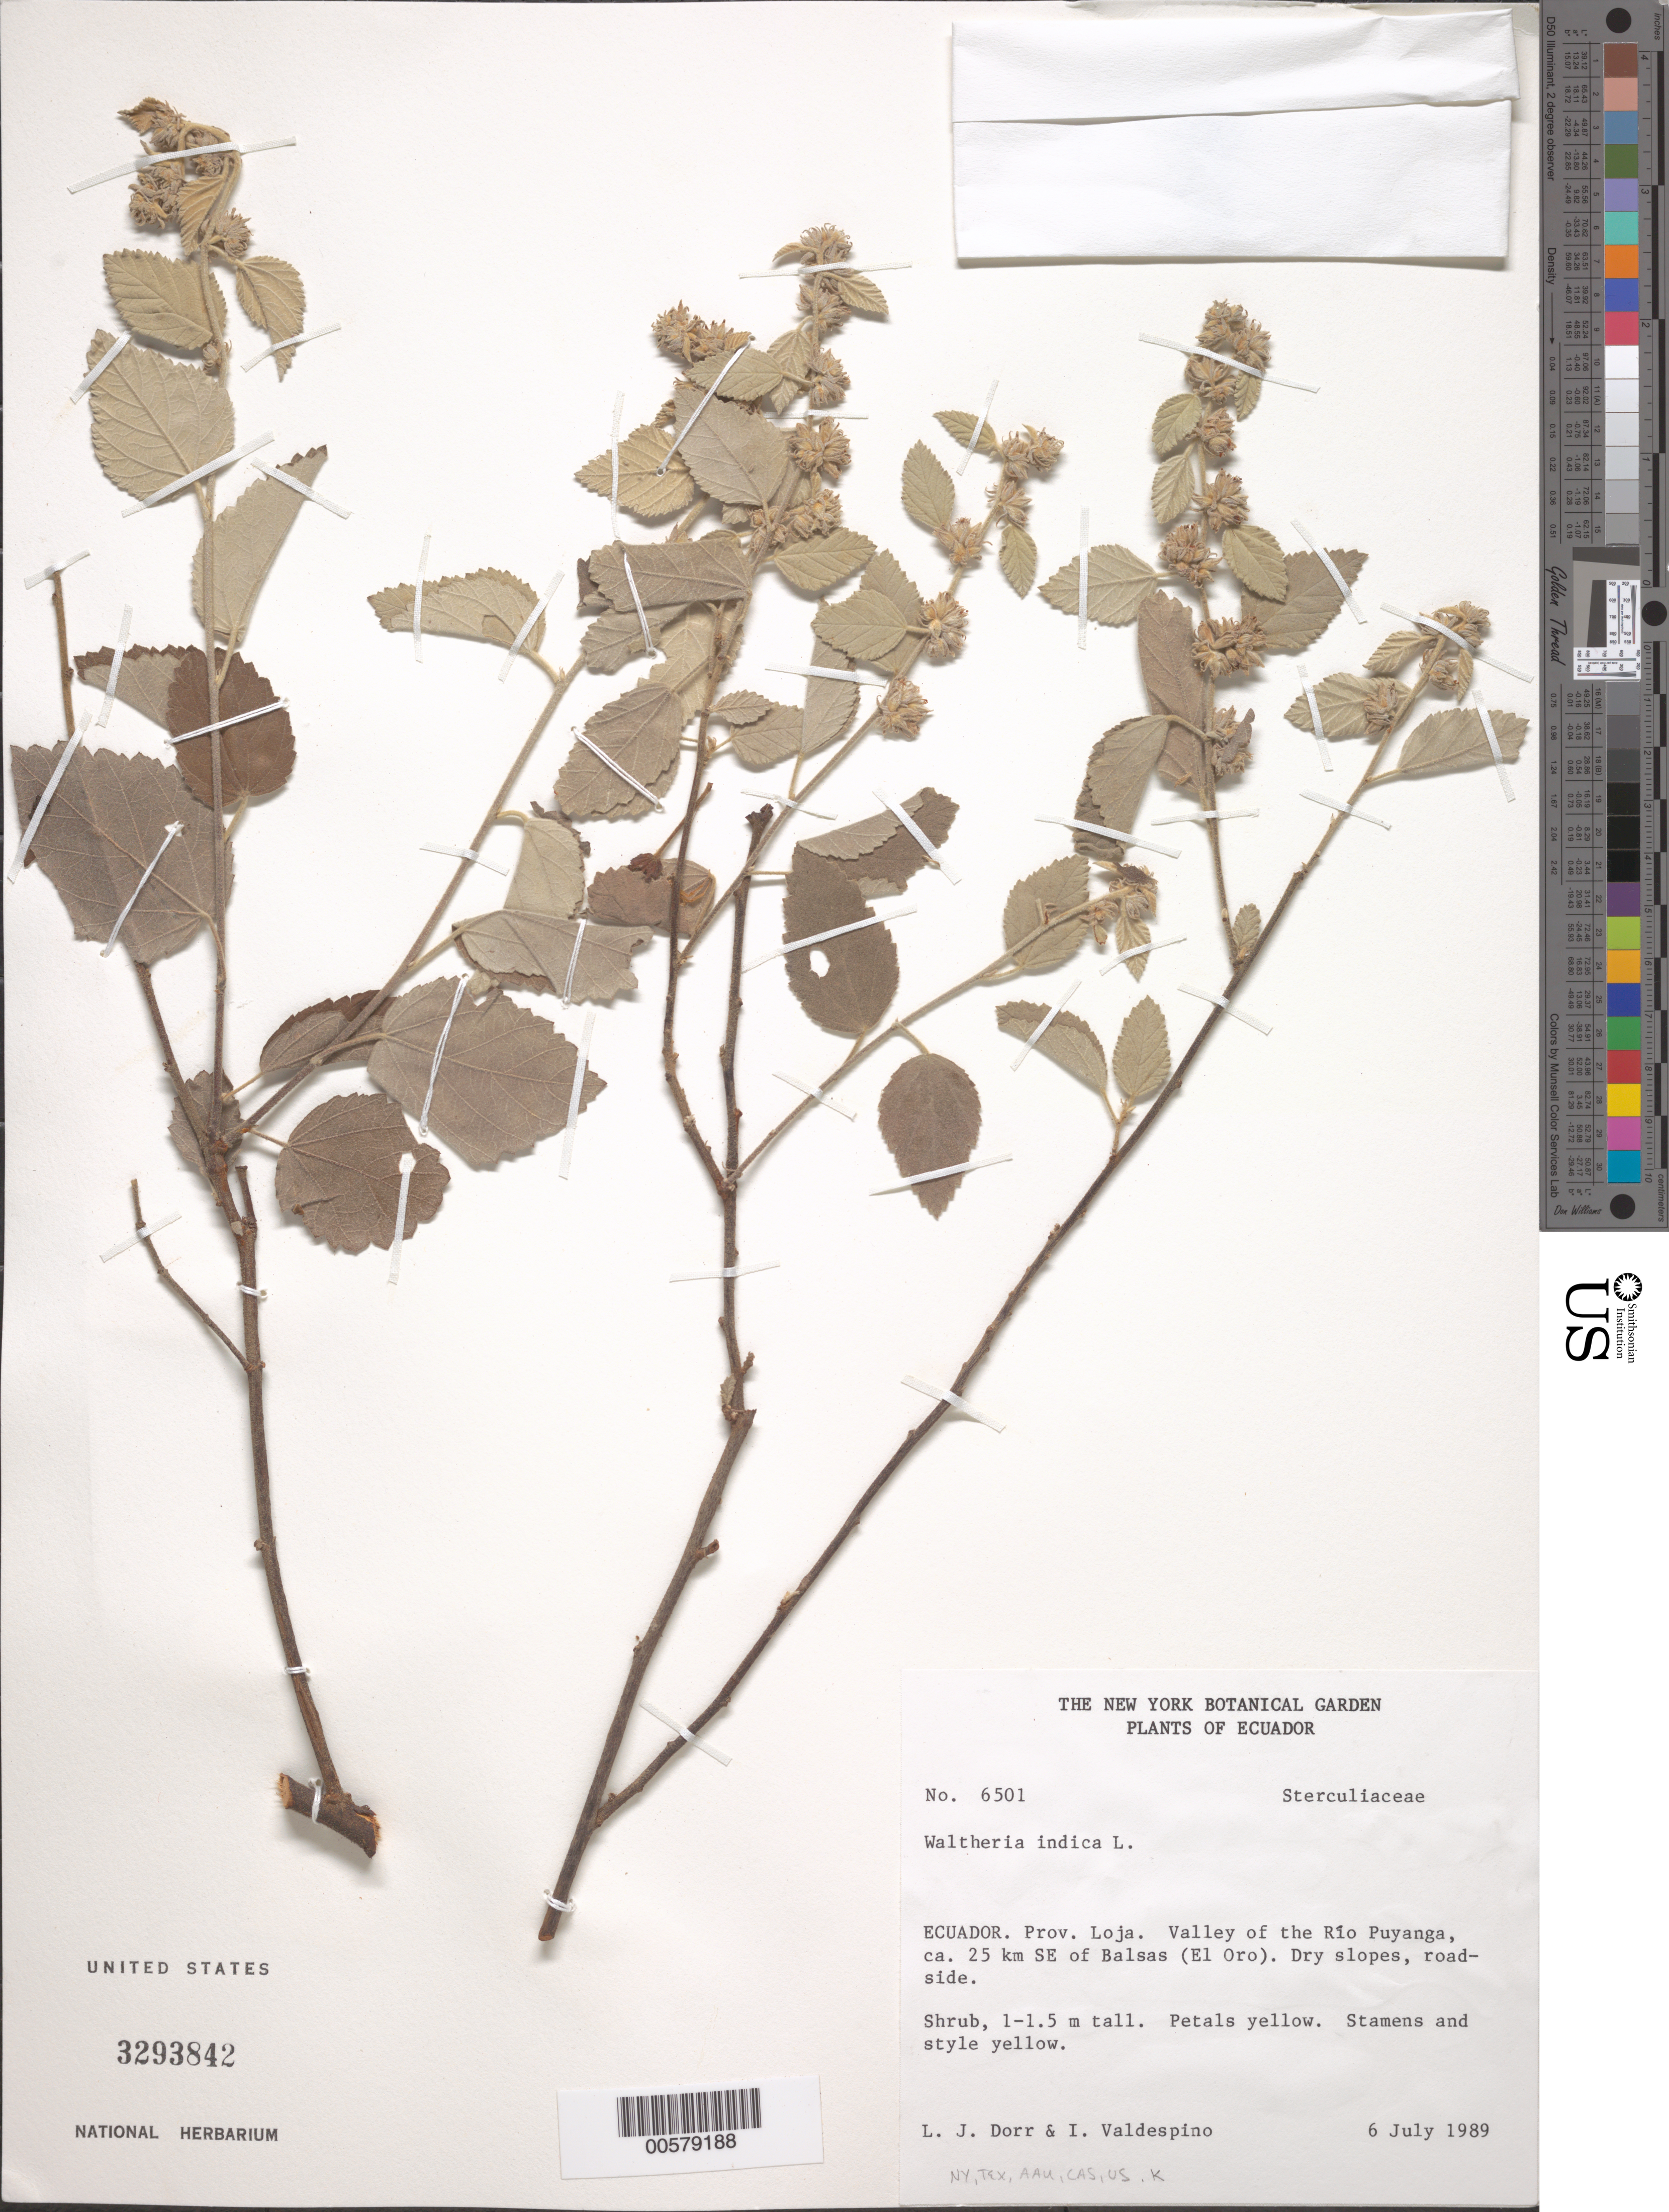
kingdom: Plantae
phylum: Tracheophyta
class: Magnoliopsida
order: Malvales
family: Malvaceae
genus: Waltheria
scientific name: Waltheria ovata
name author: Cav.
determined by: Dorr, L. J., (BOT), Smithsonian Institution - National Museum of Natural History (UNITED STATES)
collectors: L. J. Dorr & I. A. Valdespino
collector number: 6501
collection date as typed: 06 Jul 1989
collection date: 1989-07-06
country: Ecuador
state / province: Loja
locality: Valley of the Río Puyanga, ca. 25 km SE of Balsas (El Oro)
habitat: Dry slopes, roadside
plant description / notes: US, NY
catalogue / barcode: US 3293842